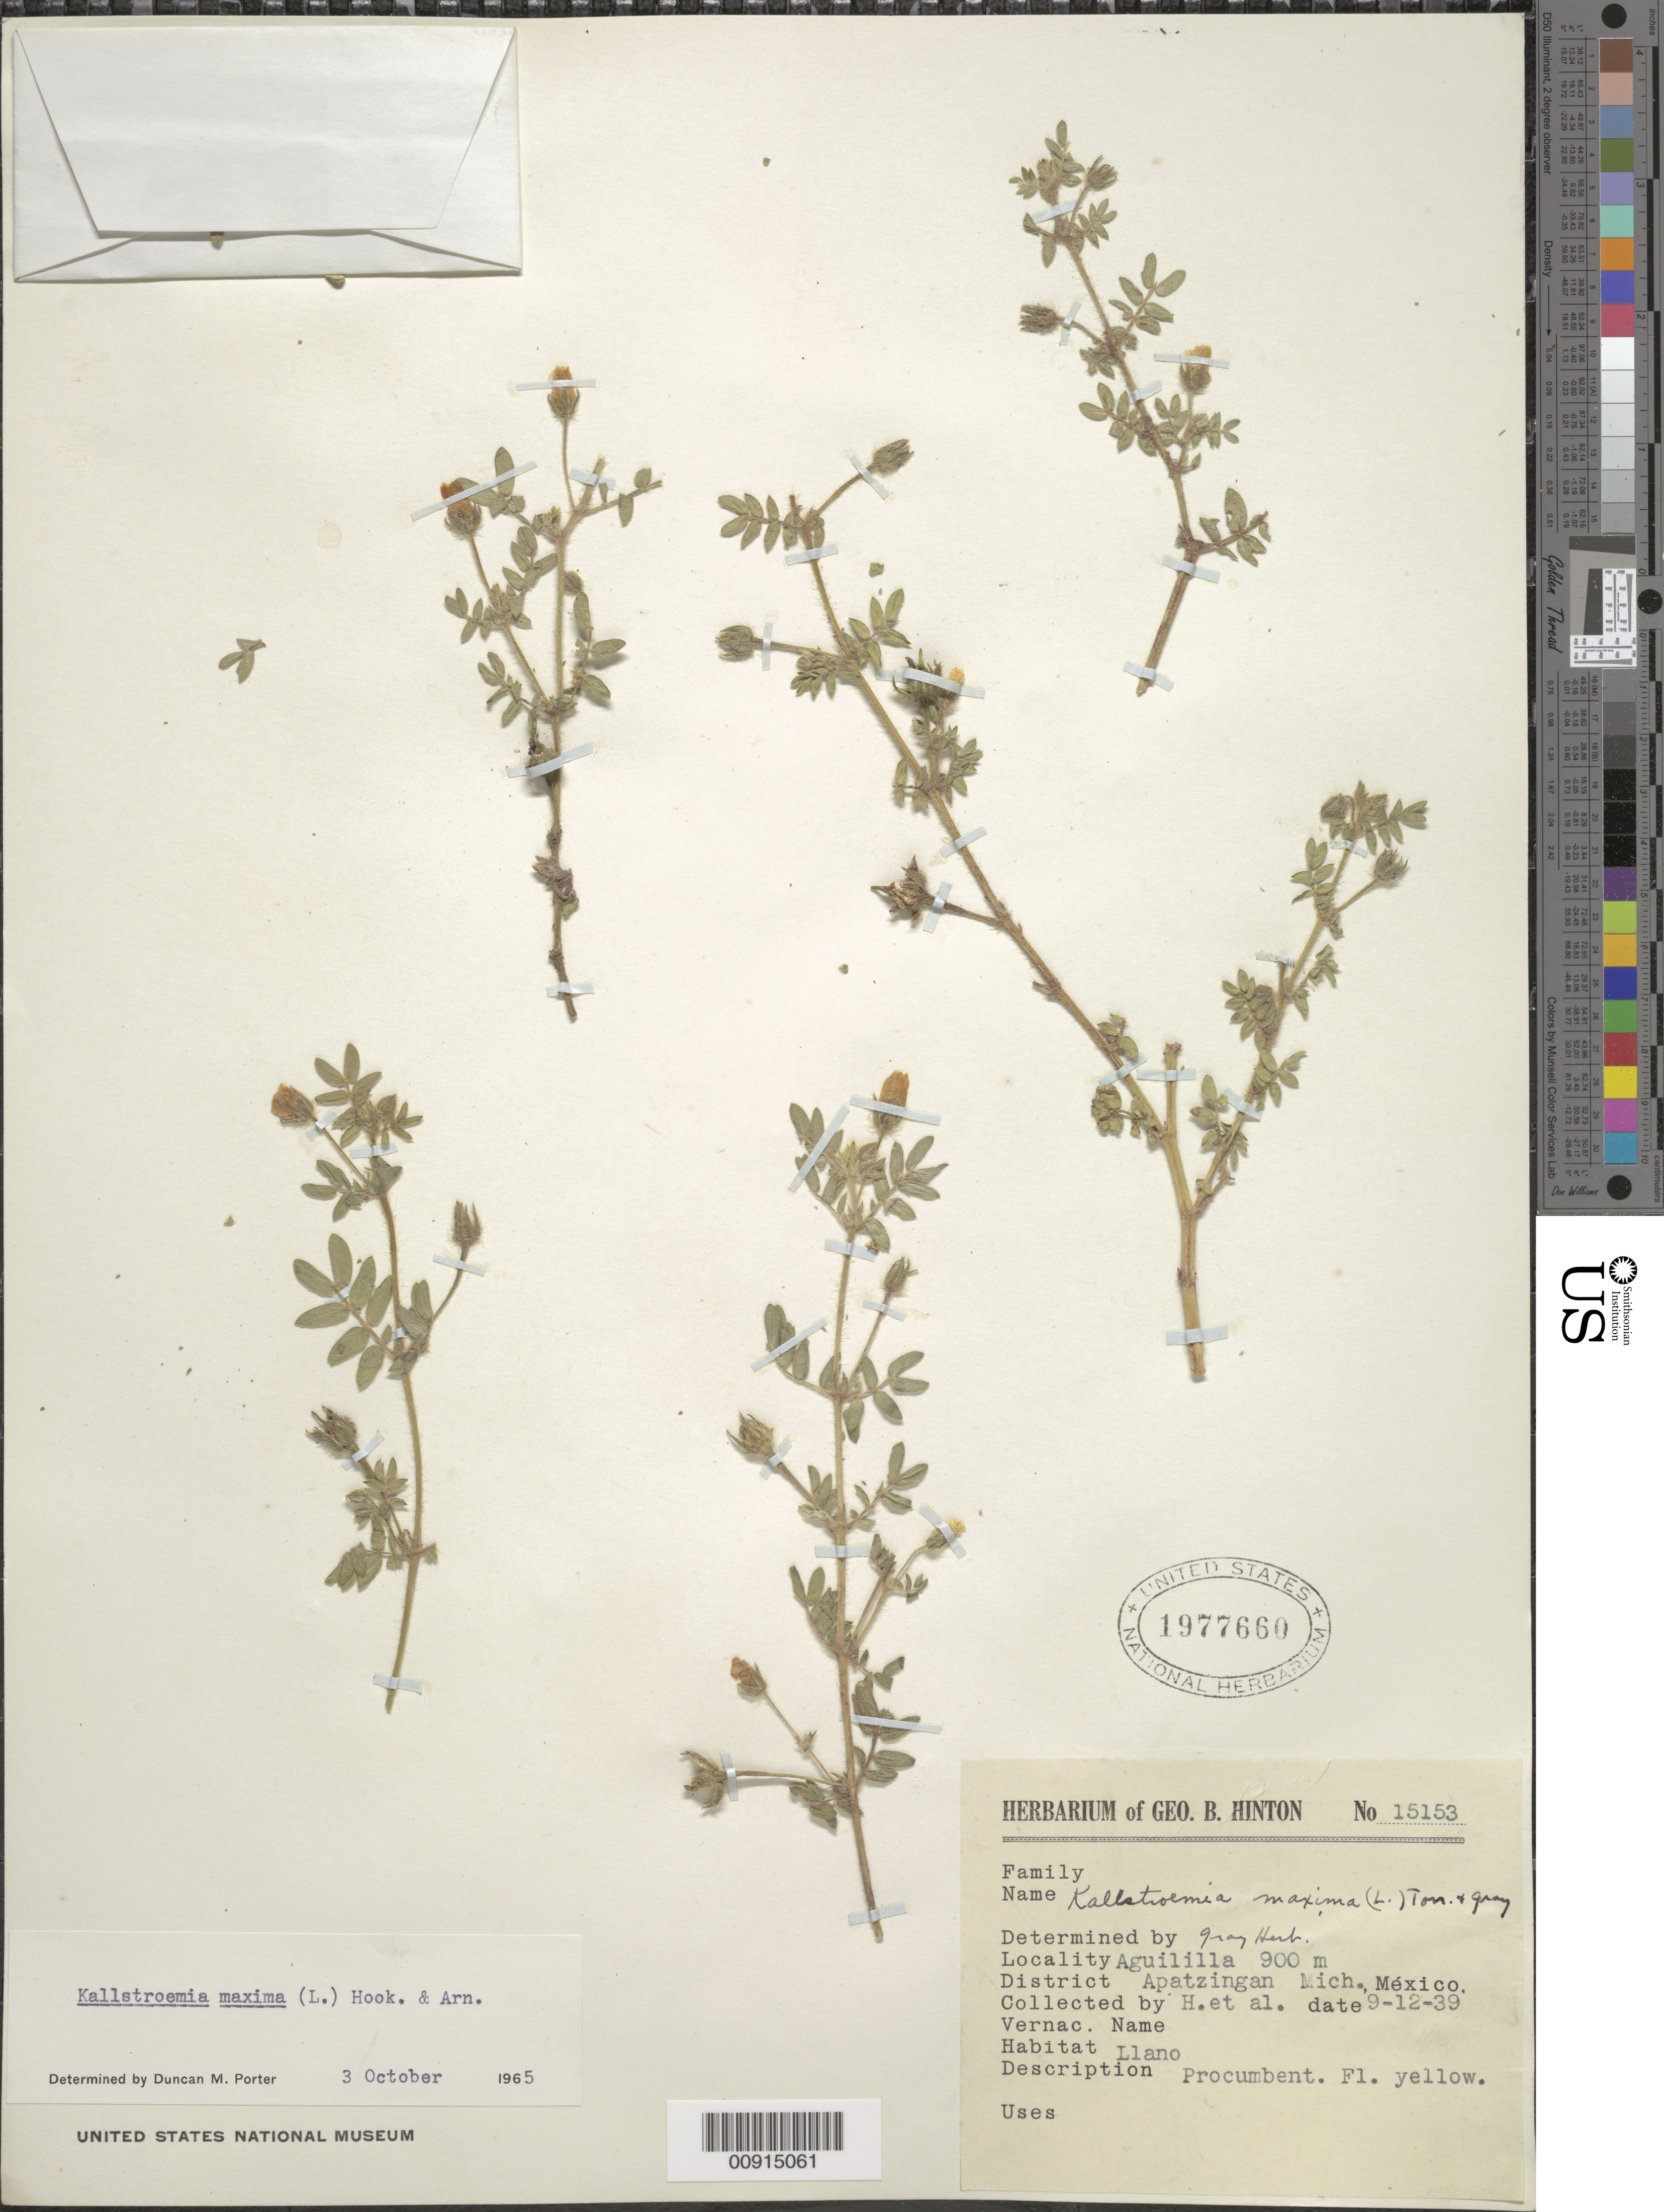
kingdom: Plantae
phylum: Tracheophyta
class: Magnoliopsida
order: Zygophyllales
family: Zygophyllaceae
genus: Kallstroemia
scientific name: Kallstroemia maxima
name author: (L.) Hook. & Arn.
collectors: G. B. Hinton & et al.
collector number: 15153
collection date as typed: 12 Sep 1939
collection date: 1939-09-12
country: Mexico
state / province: Michoacán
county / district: Apatzingán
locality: Aguililla, District Apatzingán, Michoacán.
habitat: Llano.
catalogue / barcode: US 1977660